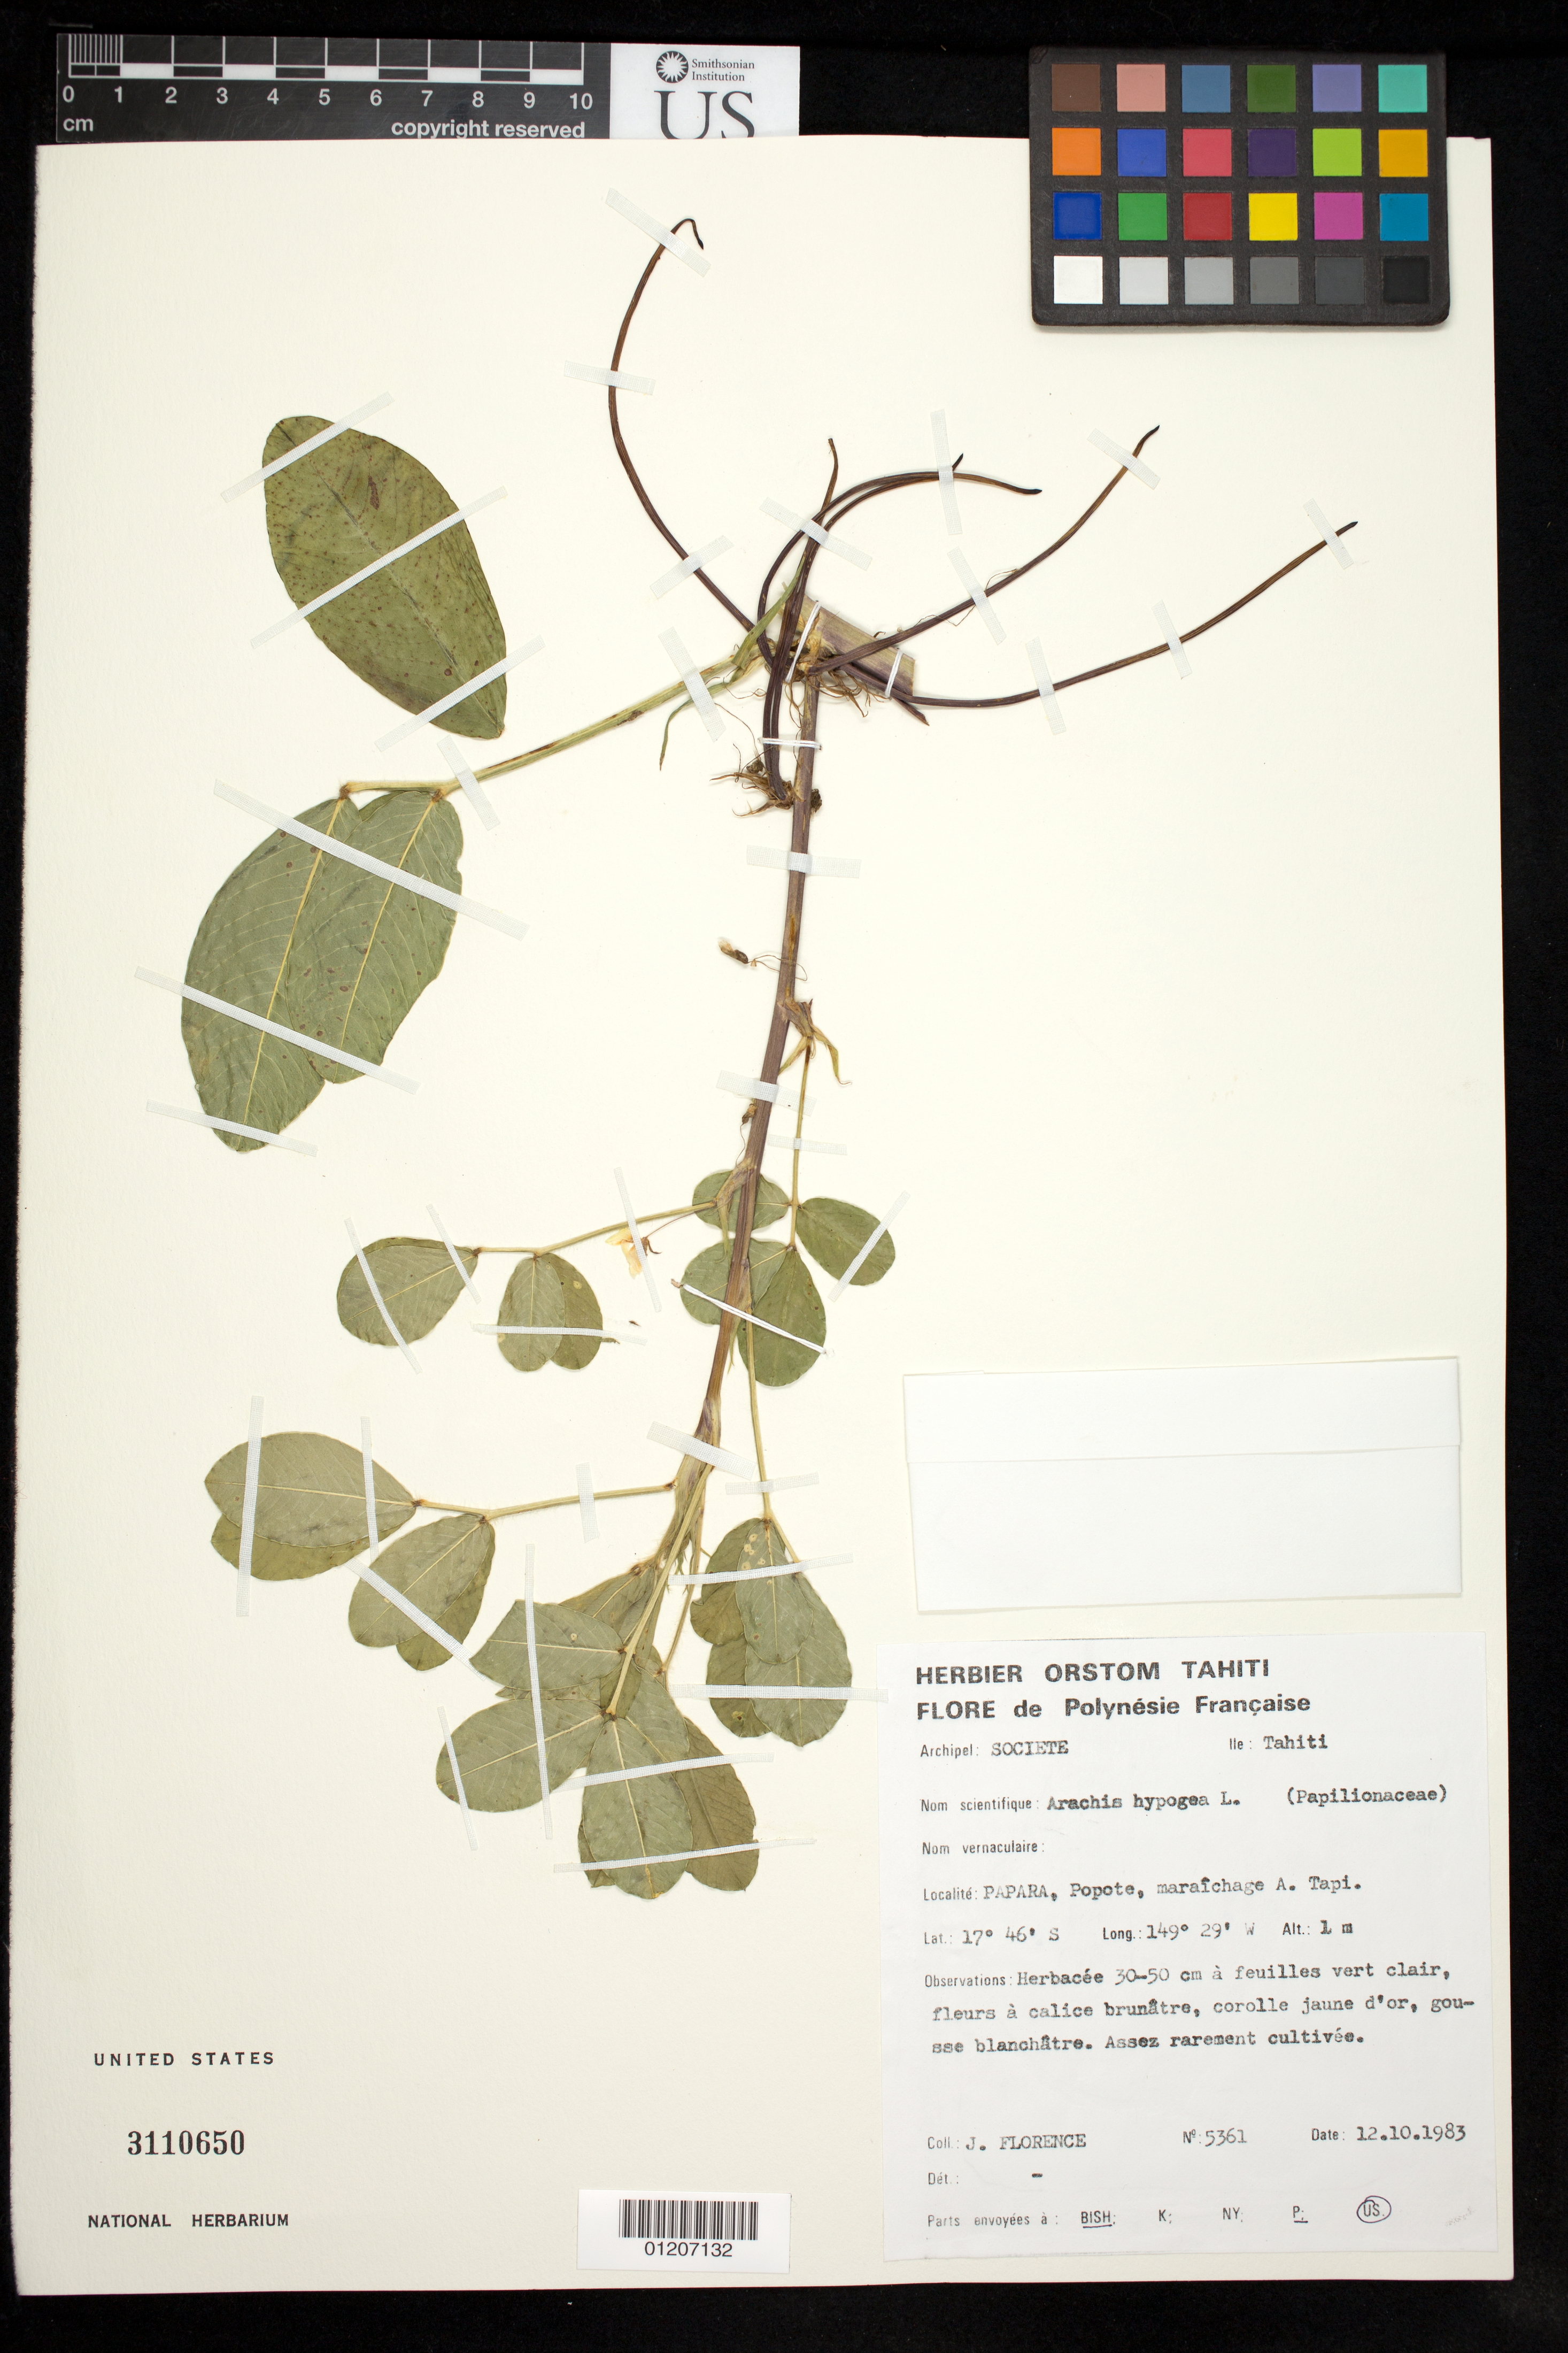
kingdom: Plantae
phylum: Tracheophyta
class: Magnoliopsida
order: Fabales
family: Fabaceae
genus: Arachis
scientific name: Arachis hypogaea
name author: L.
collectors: J. Florence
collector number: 5361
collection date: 1983-10-12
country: French Polynesia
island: Tahiti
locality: Papara, Popote, Maraìchage A. Tapi.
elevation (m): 1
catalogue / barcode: US 3110650